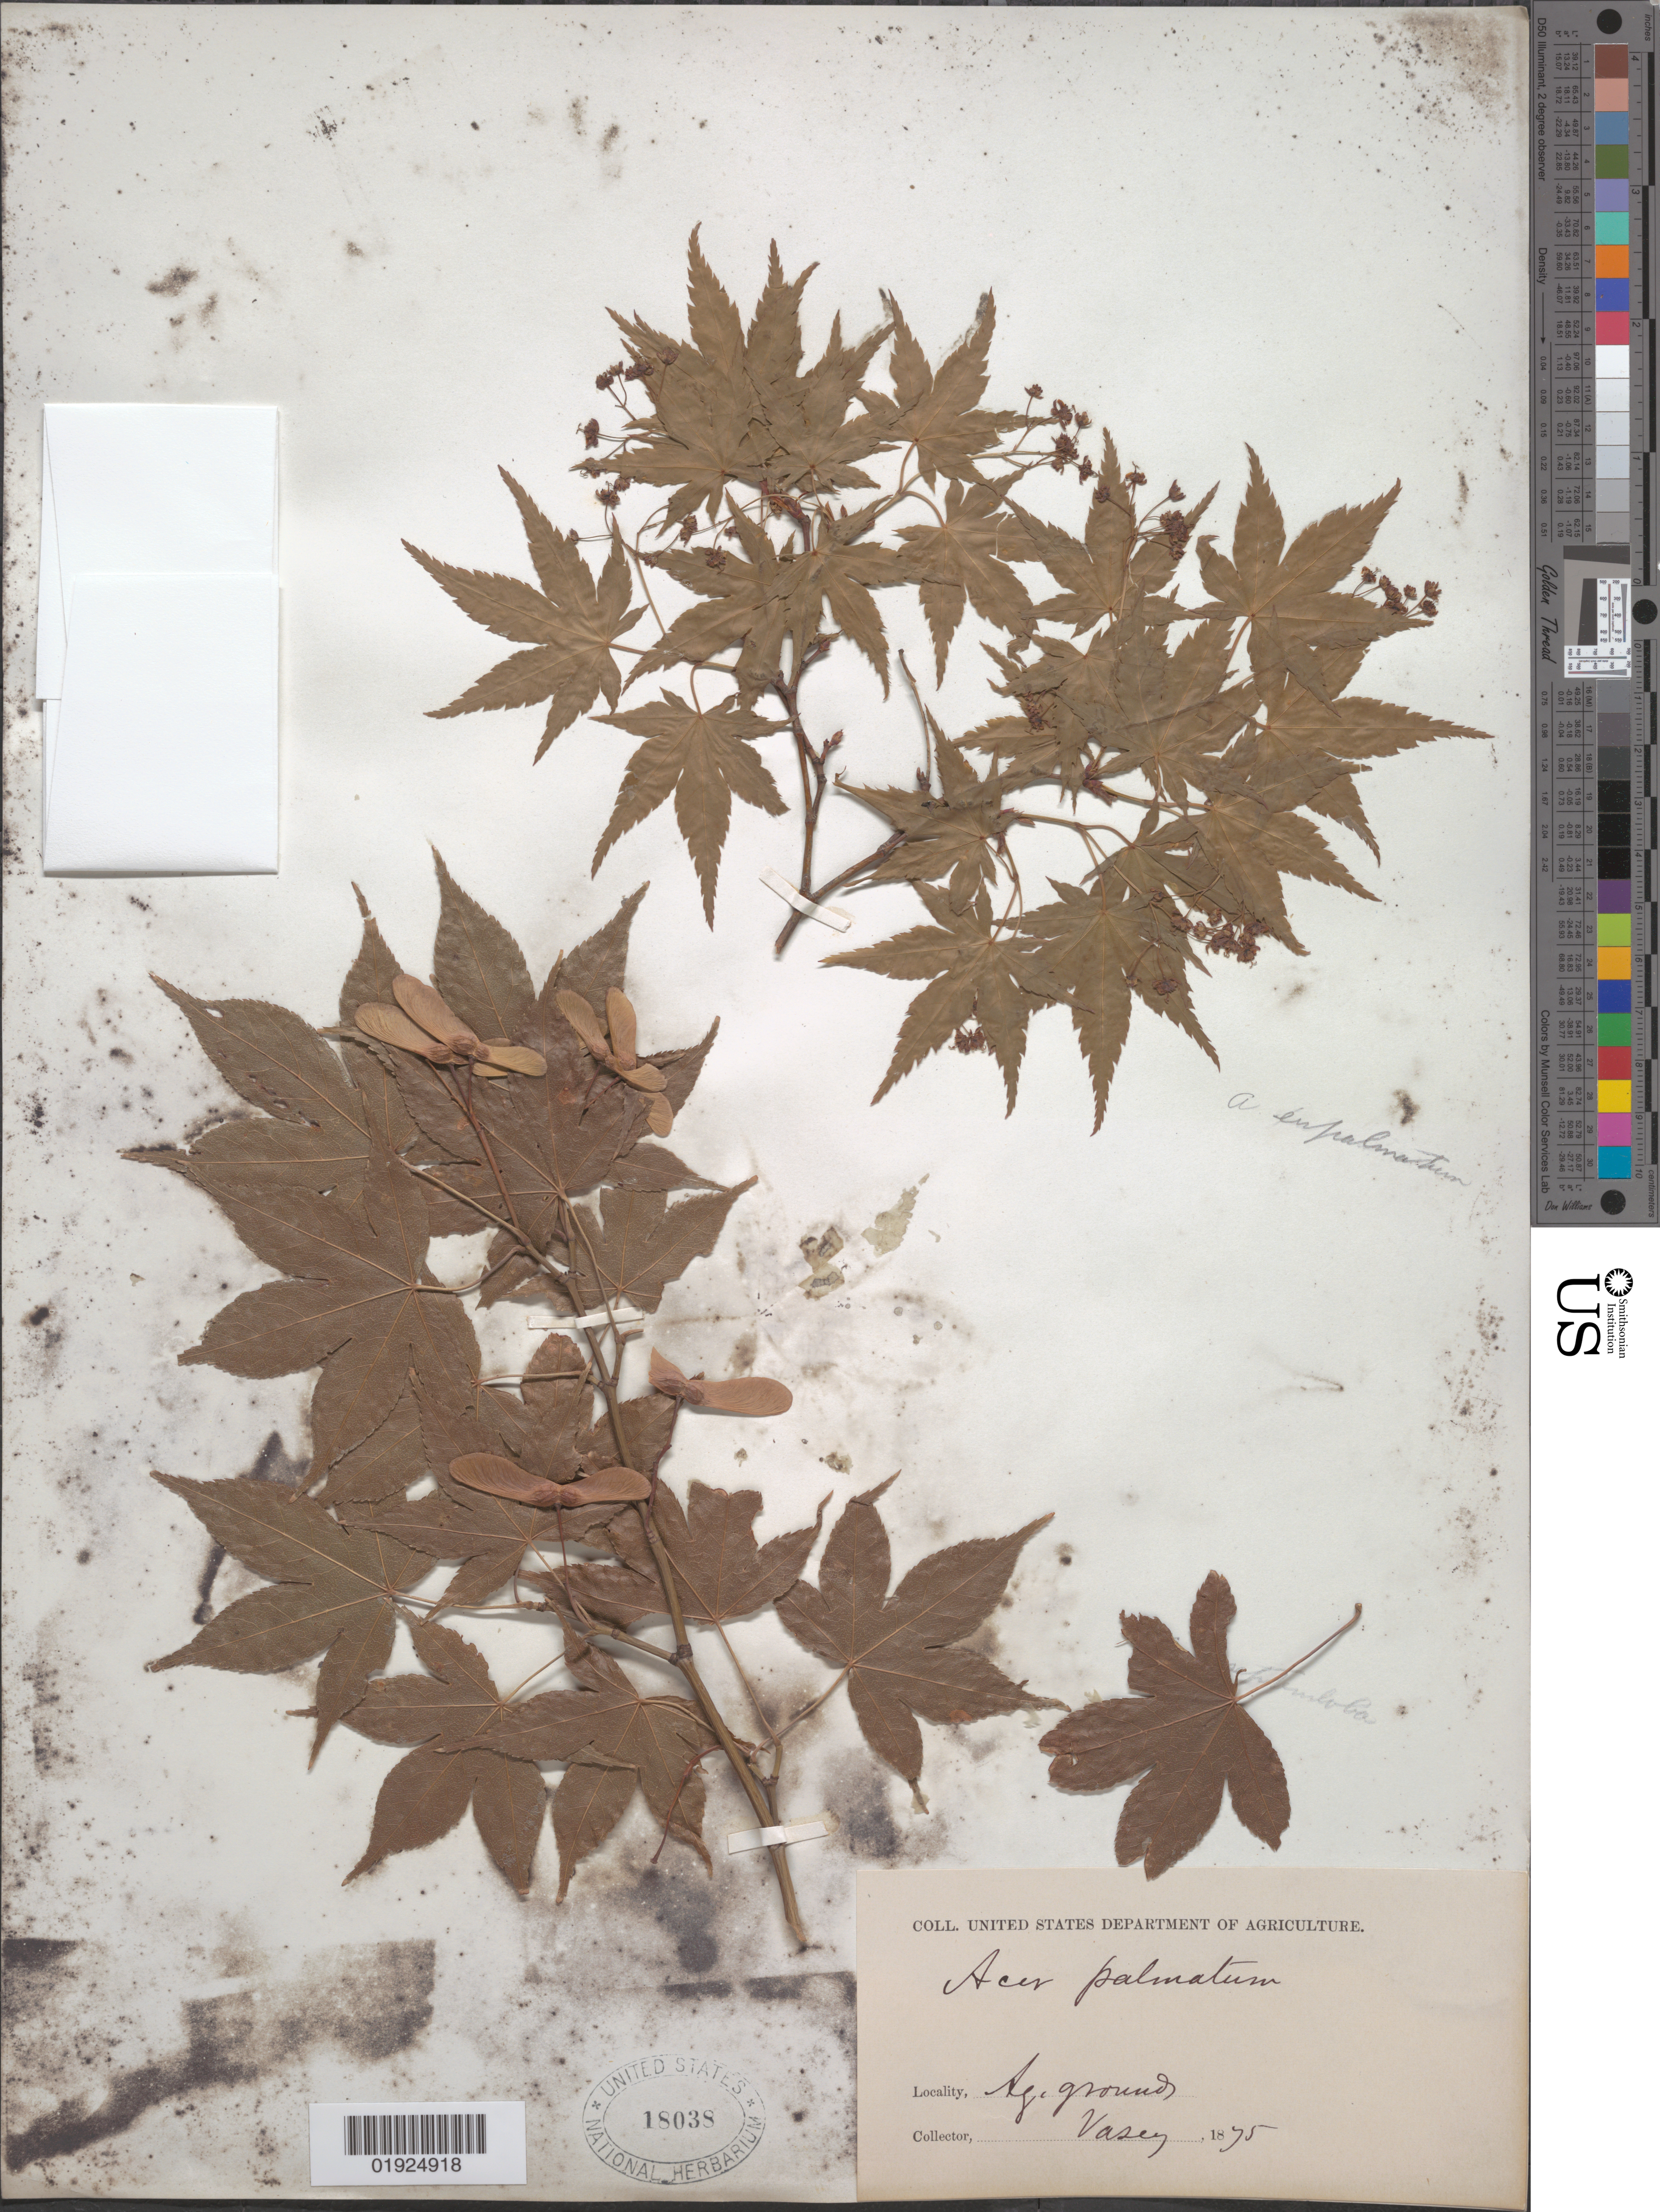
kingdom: Plantae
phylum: Tracheophyta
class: Magnoliopsida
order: Sapindales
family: Sapindaceae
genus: Acer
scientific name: Acer palmatum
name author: Thunb.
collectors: G. Vasey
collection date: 1875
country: United States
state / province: District of Columbia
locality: U.S. Agricultural Grounds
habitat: Agricultural grounds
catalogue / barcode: US 18038